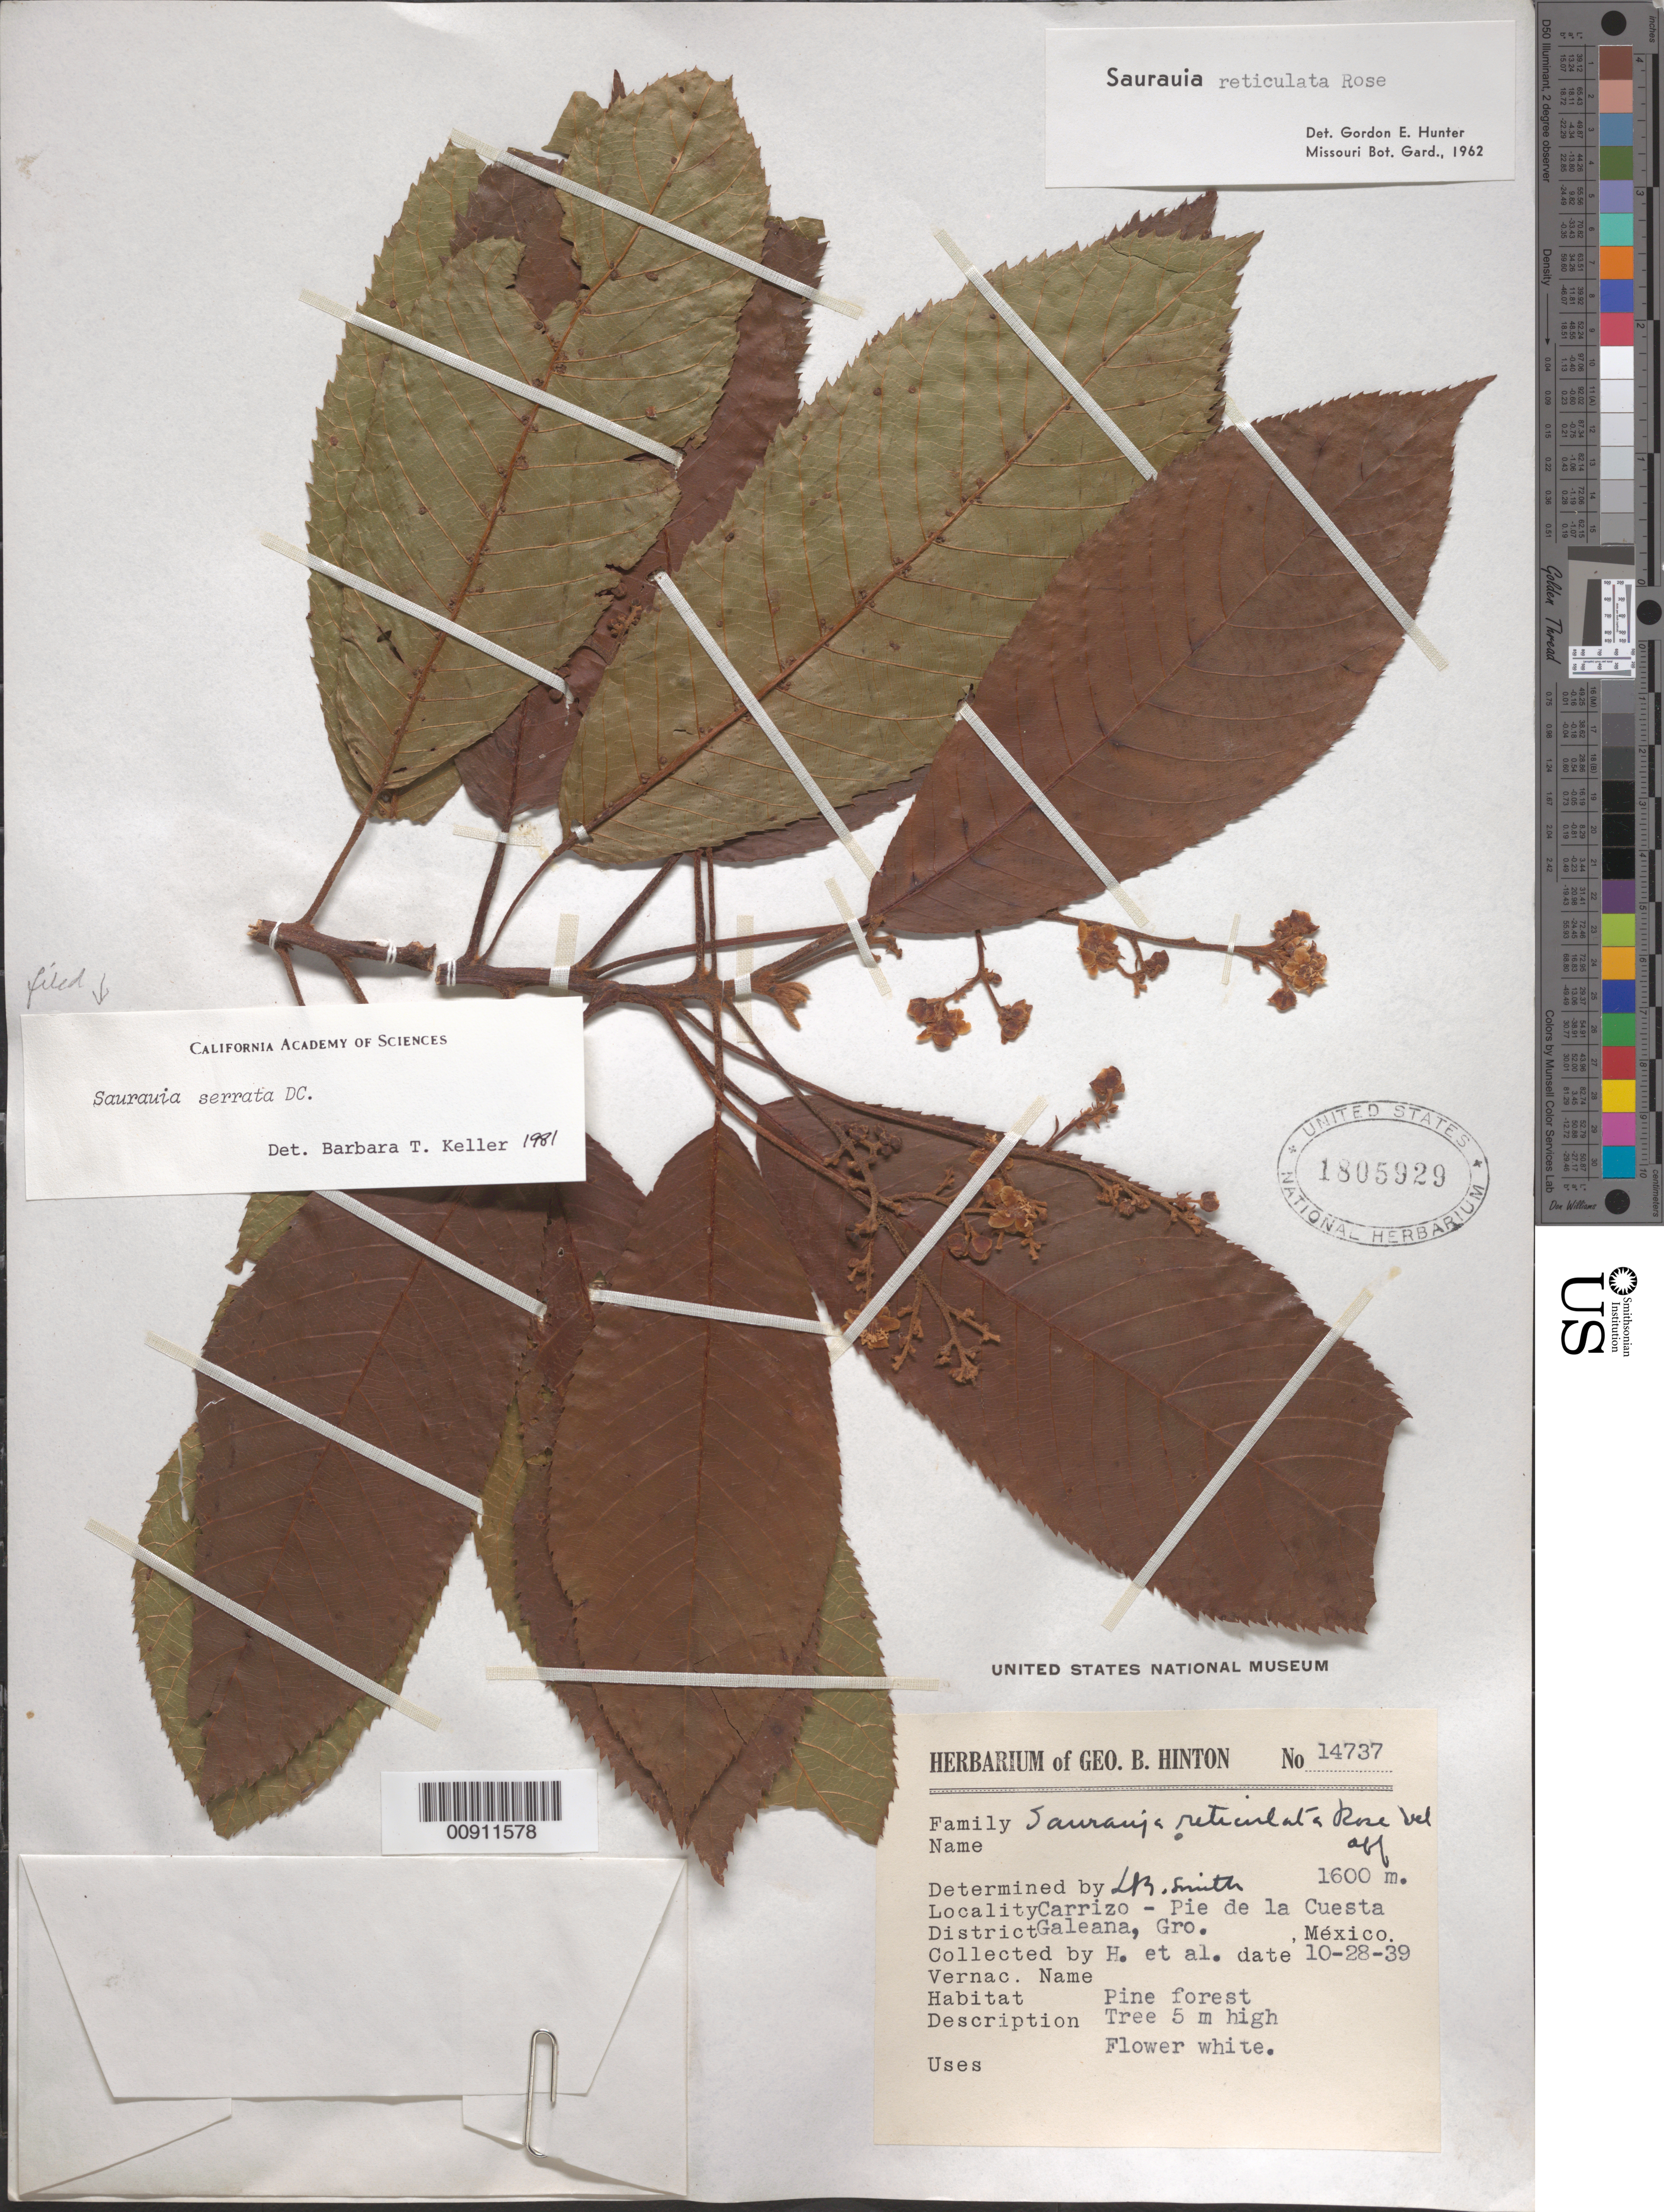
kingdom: Plantae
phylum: Tracheophyta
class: Magnoliopsida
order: Ericales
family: Actinidiaceae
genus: Saurauia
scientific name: Saurauia serrata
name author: DC.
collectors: G. B. Hinton & et al.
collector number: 14737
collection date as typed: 28 Oct 1939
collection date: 1939-10-28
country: Mexico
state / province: Guerrero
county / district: Galeana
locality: Carrizo - Pie de la Cuesta, District Galeana, Guerrero.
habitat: Pine forest.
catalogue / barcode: US 1805929